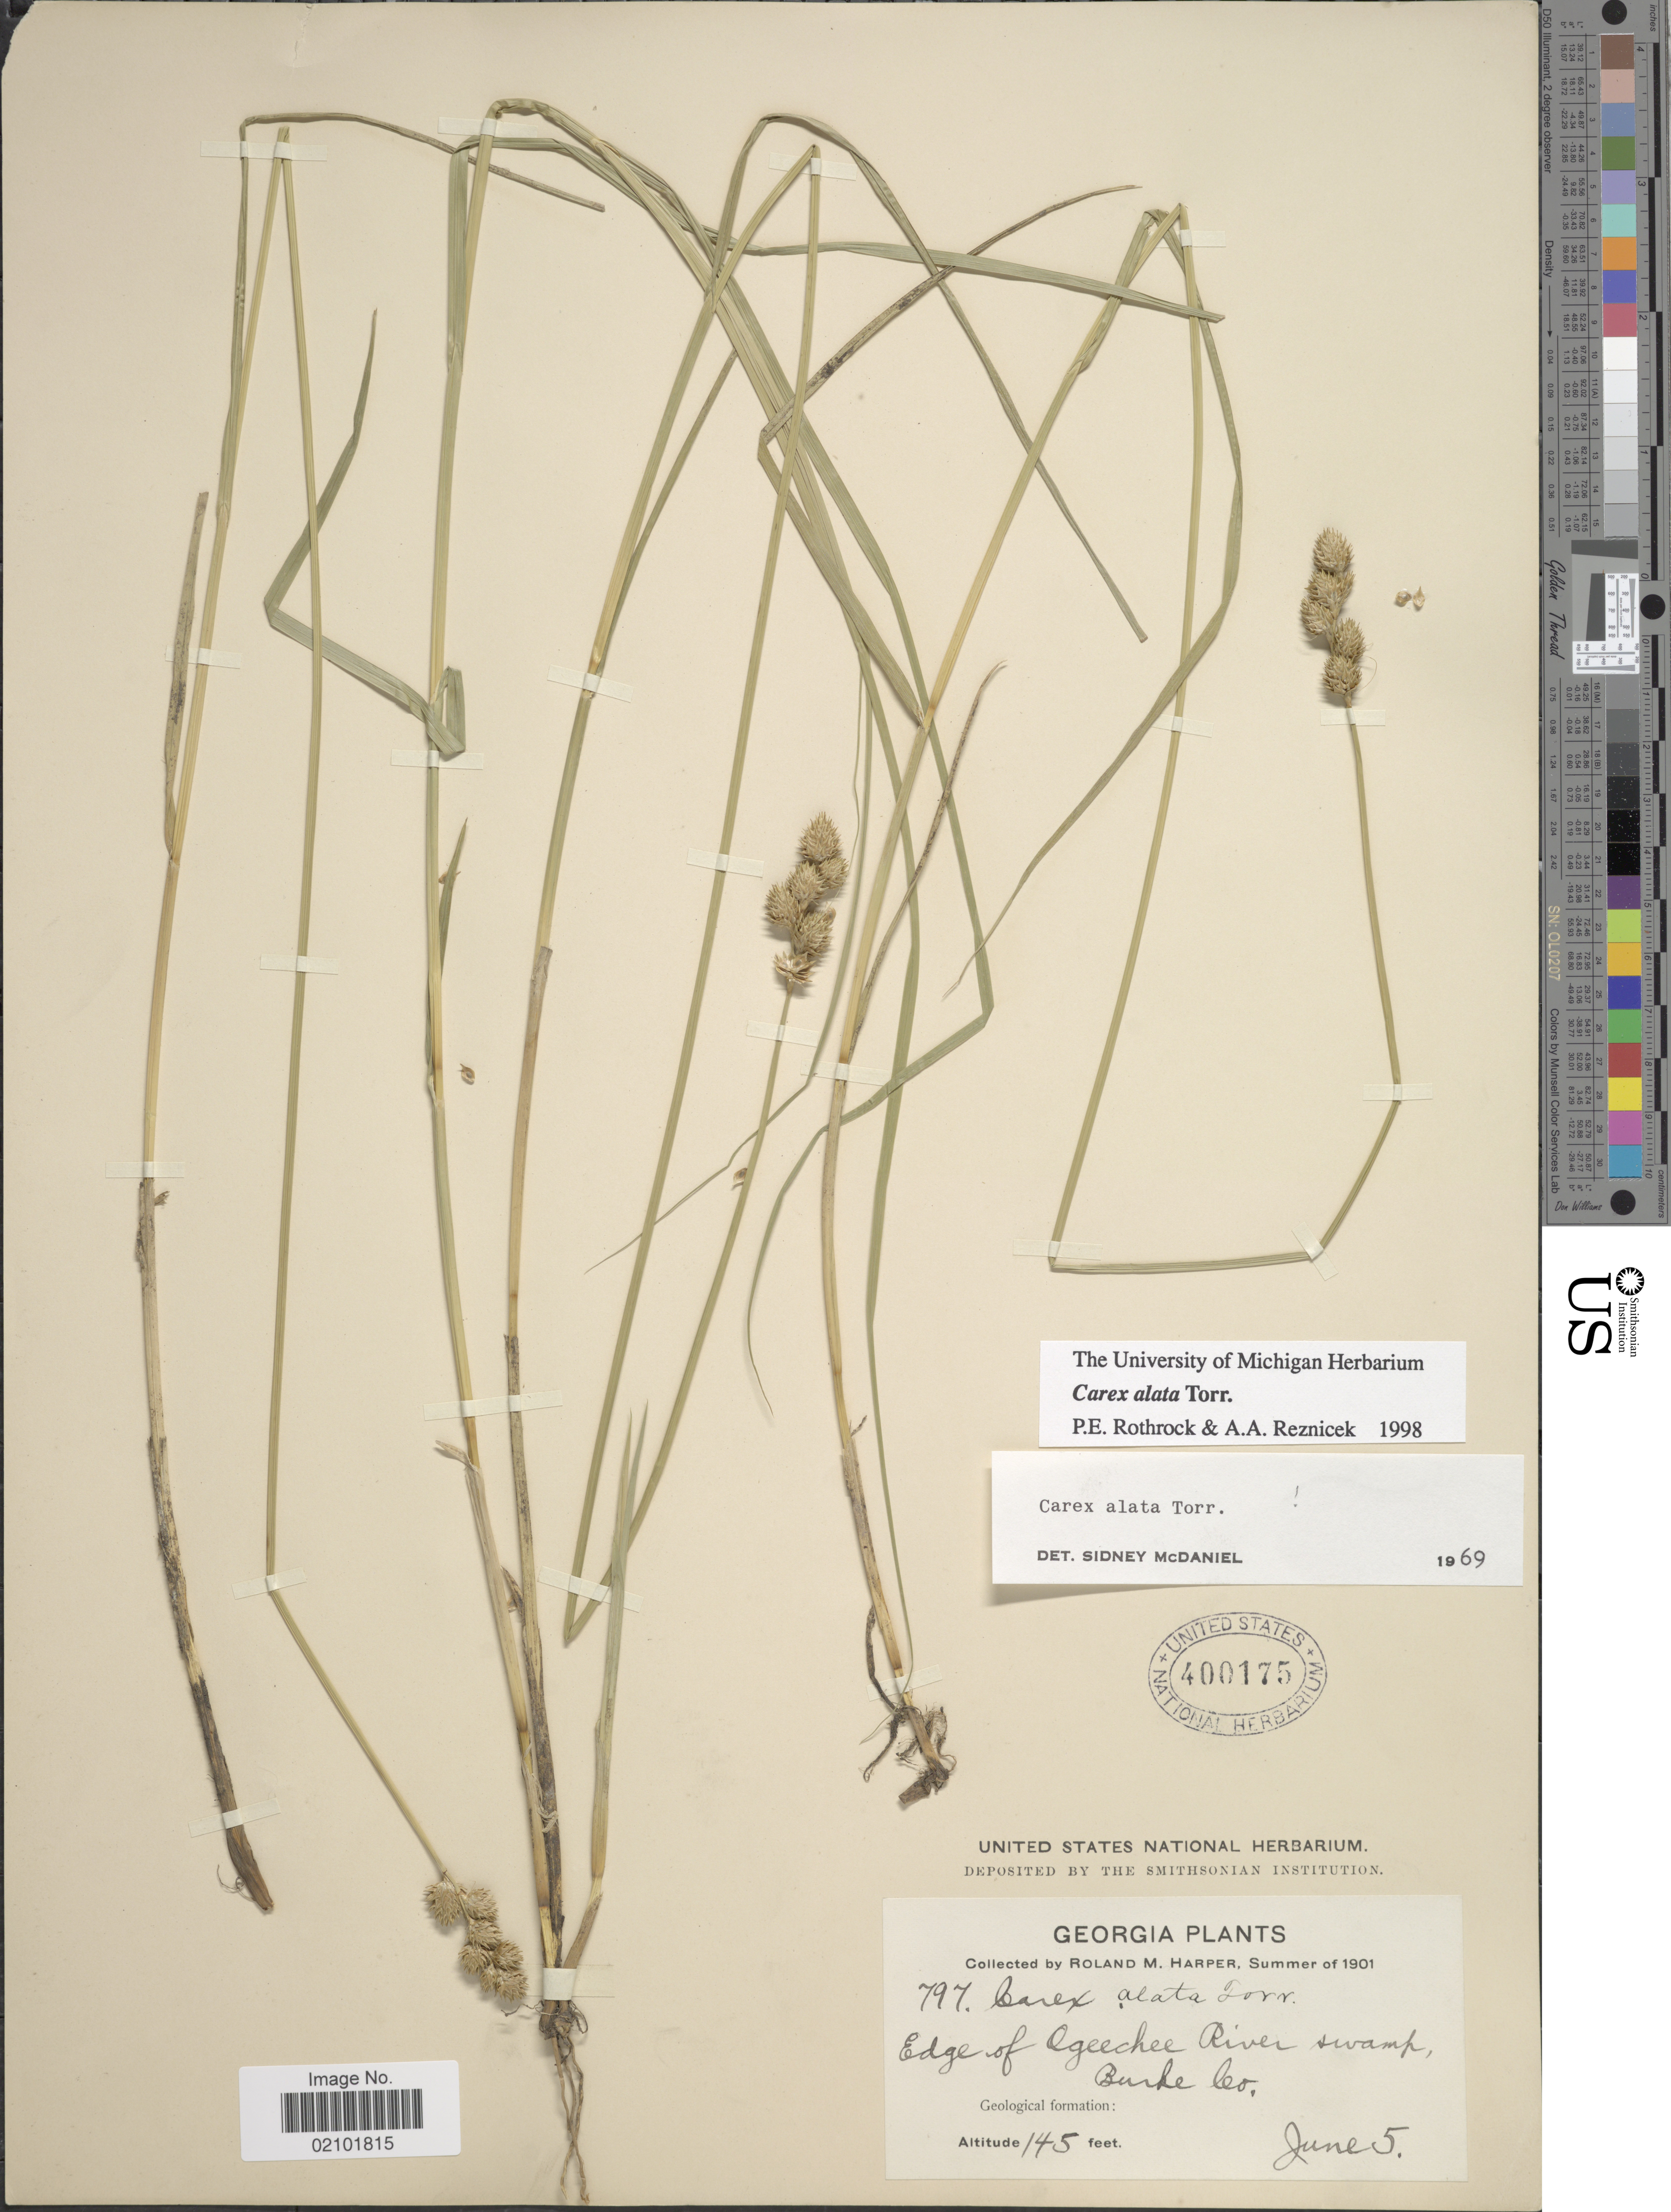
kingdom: Plantae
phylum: Tracheophyta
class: Liliopsida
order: Poales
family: Cyperaceae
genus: Carex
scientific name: Carex alata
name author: Torr.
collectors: R. M. Harper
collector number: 797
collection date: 1901-06-05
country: United States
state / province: Georgia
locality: Edge of Ogeechee River swamp, Burke Co.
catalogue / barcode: US 400175